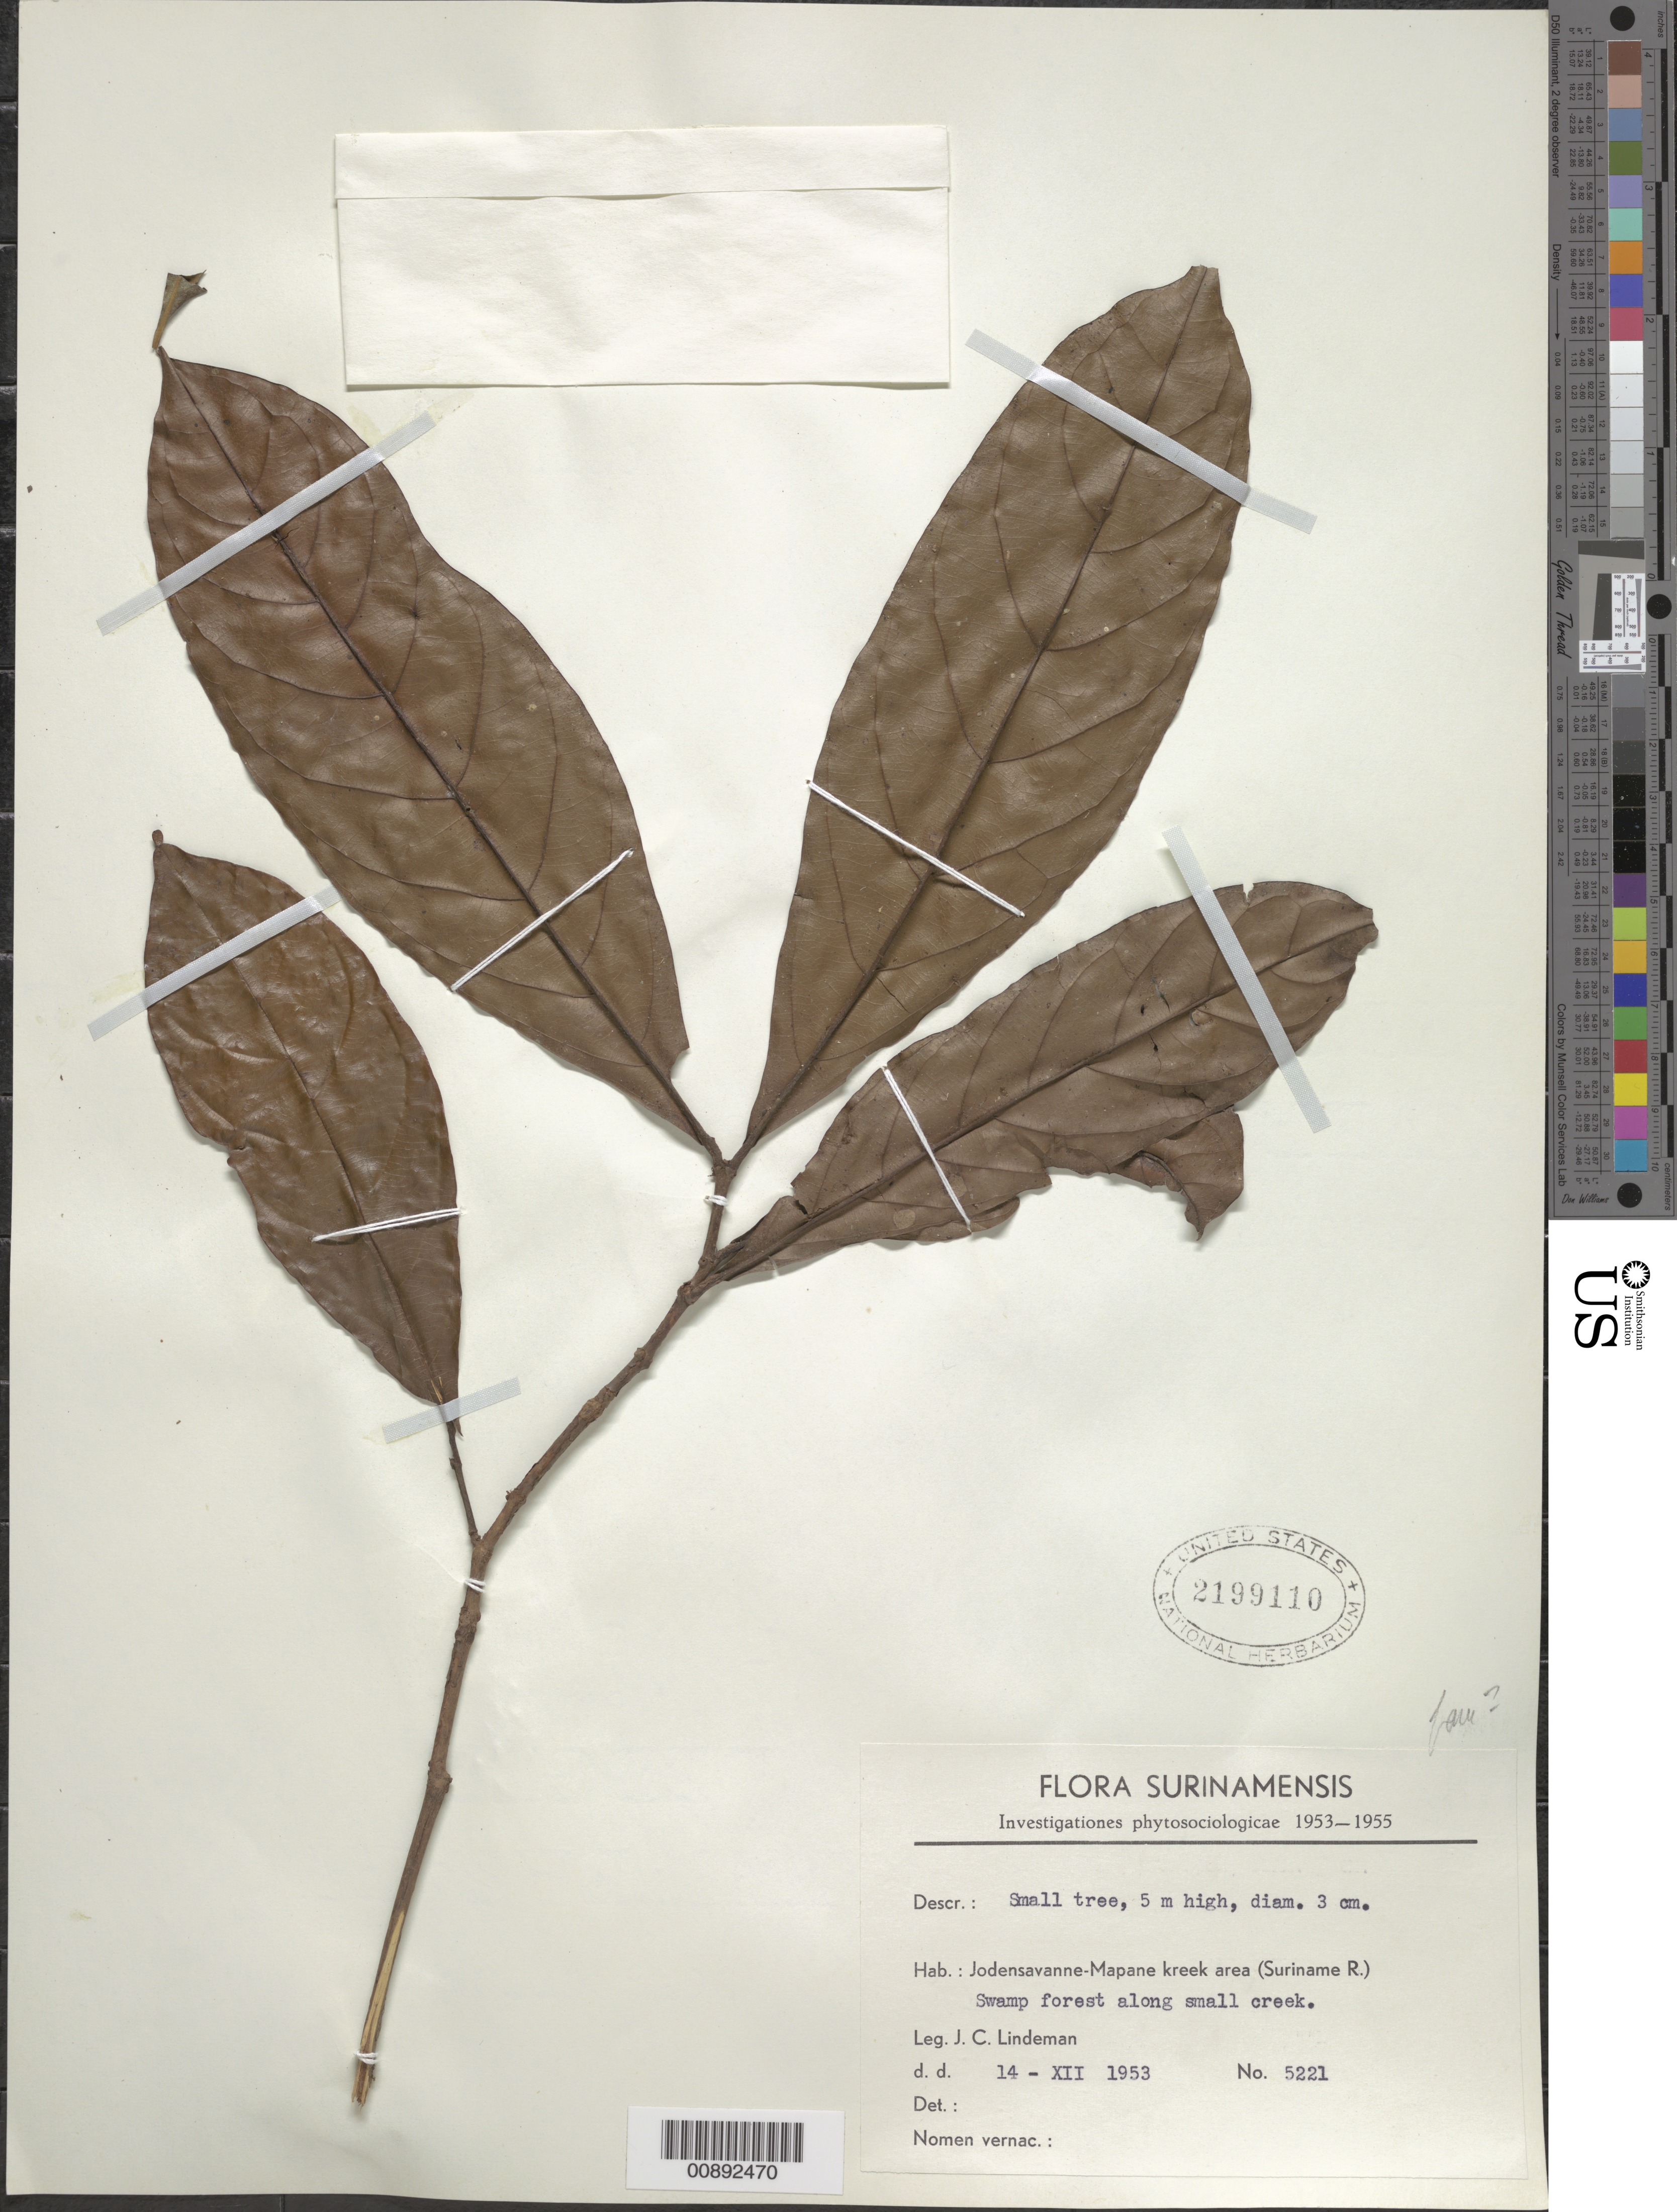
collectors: J. C. Lindeman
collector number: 5221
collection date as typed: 14-Dec-53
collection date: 1953-12-14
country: Suriname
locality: Jodensavanne-Mapane kreek area (Suriname River)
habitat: Swamp forest along small creek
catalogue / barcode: US 2199110